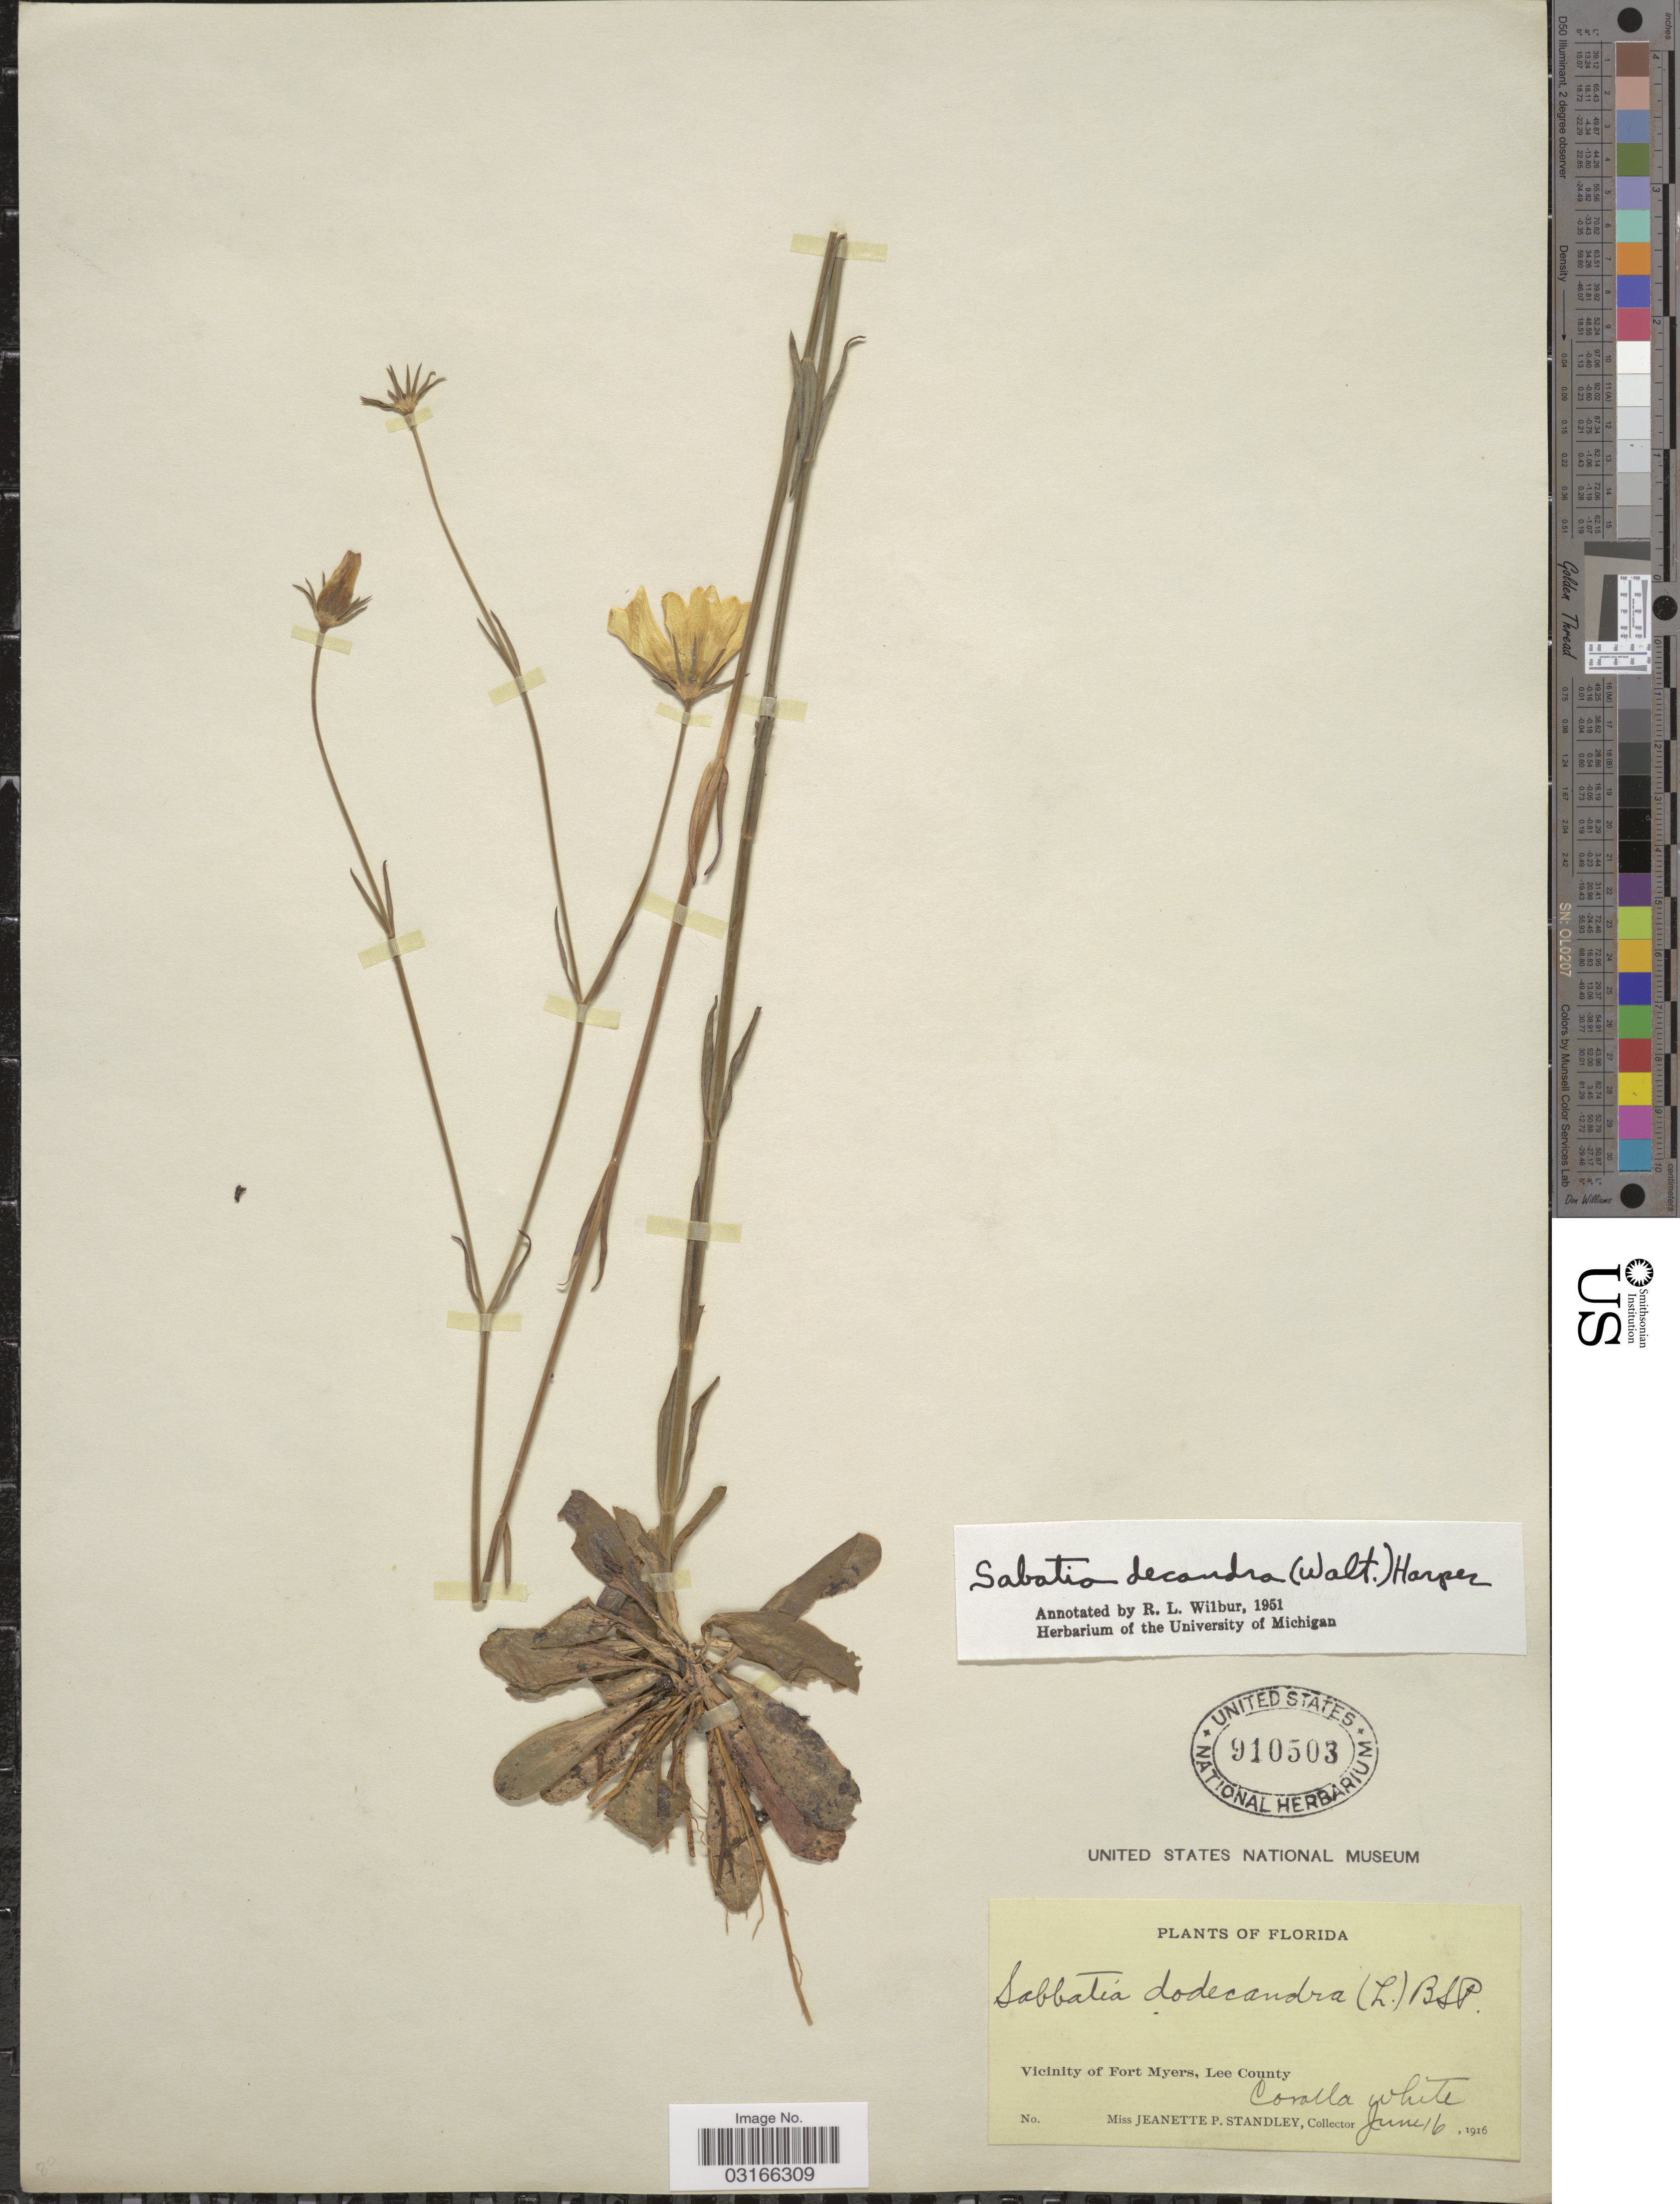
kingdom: Plantae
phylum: Tracheophyta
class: Magnoliopsida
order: Gentianales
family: Gentianaceae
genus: Sabatia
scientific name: Sabatia decandra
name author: (Walter)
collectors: J. P. Standley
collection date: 1916-06-16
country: United States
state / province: Florida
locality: Vicinity of Fort Myers, Lee County.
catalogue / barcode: US 910503